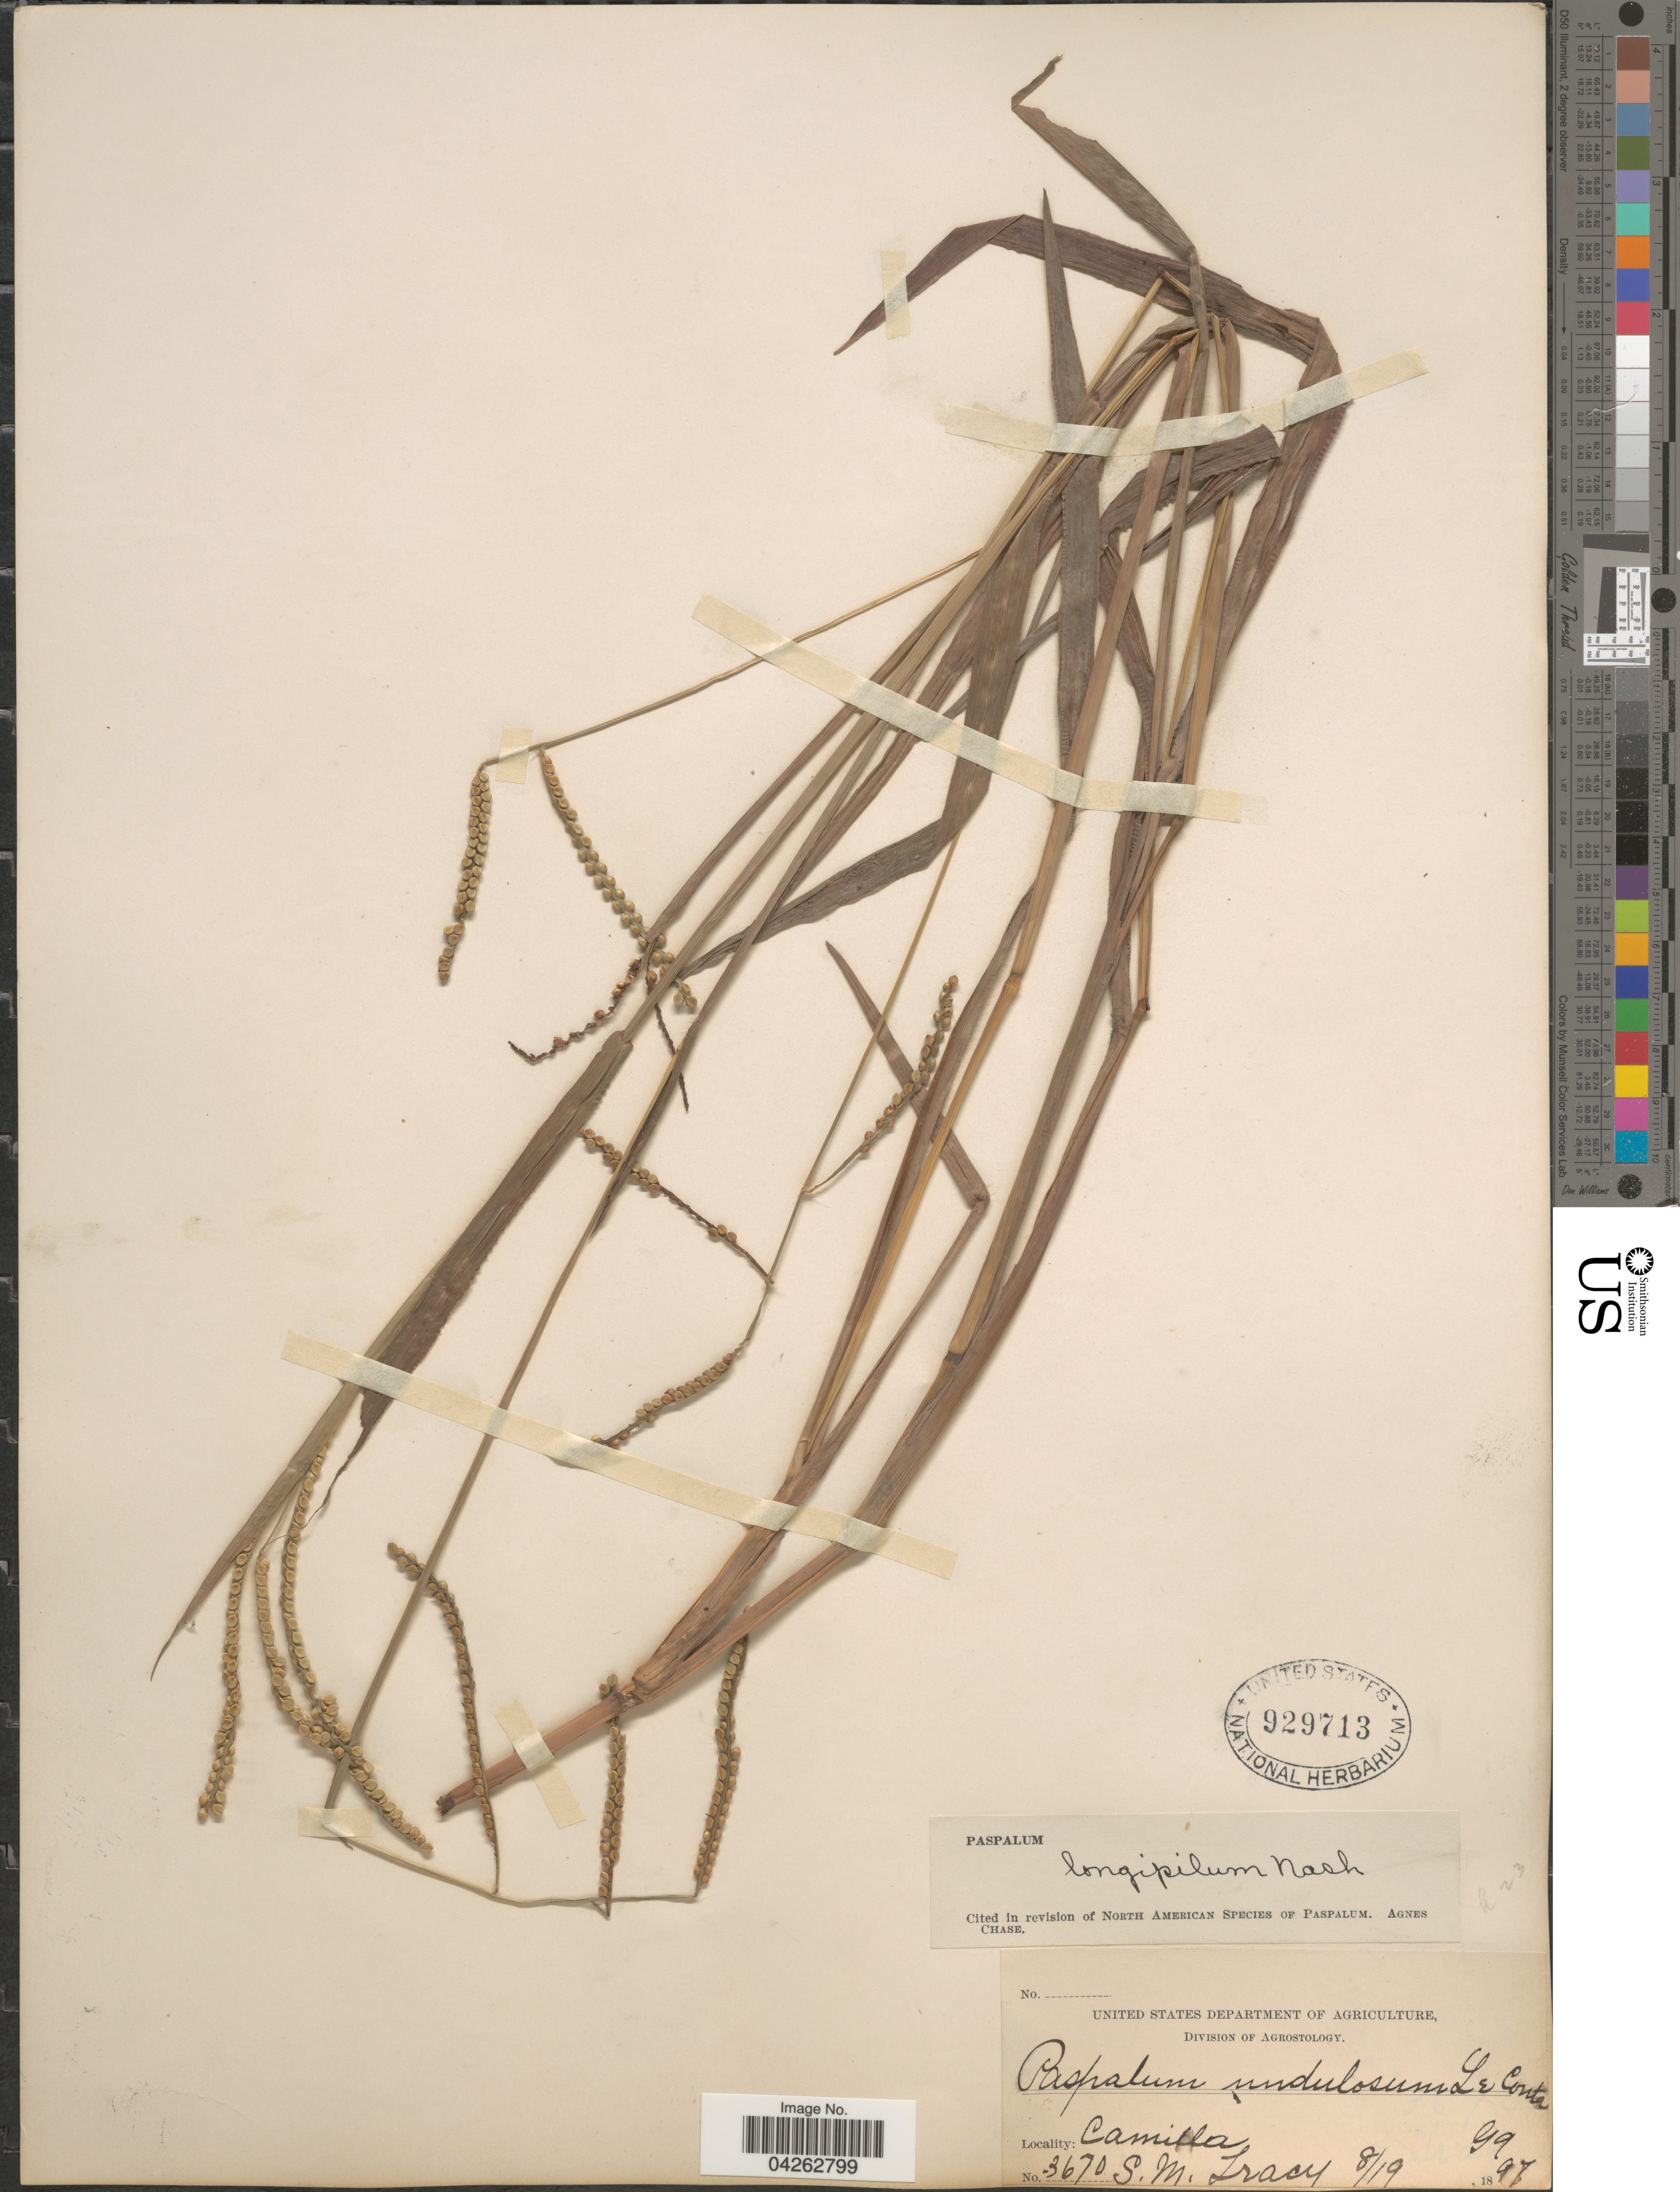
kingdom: Plantae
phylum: Tracheophyta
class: Liliopsida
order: Poales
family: Poaceae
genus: Paspalum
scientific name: Paspalum longipilum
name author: Nash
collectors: S. M. Tracy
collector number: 3670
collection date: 1897-08-19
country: United States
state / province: Georgia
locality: Camilla.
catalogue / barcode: US 929713